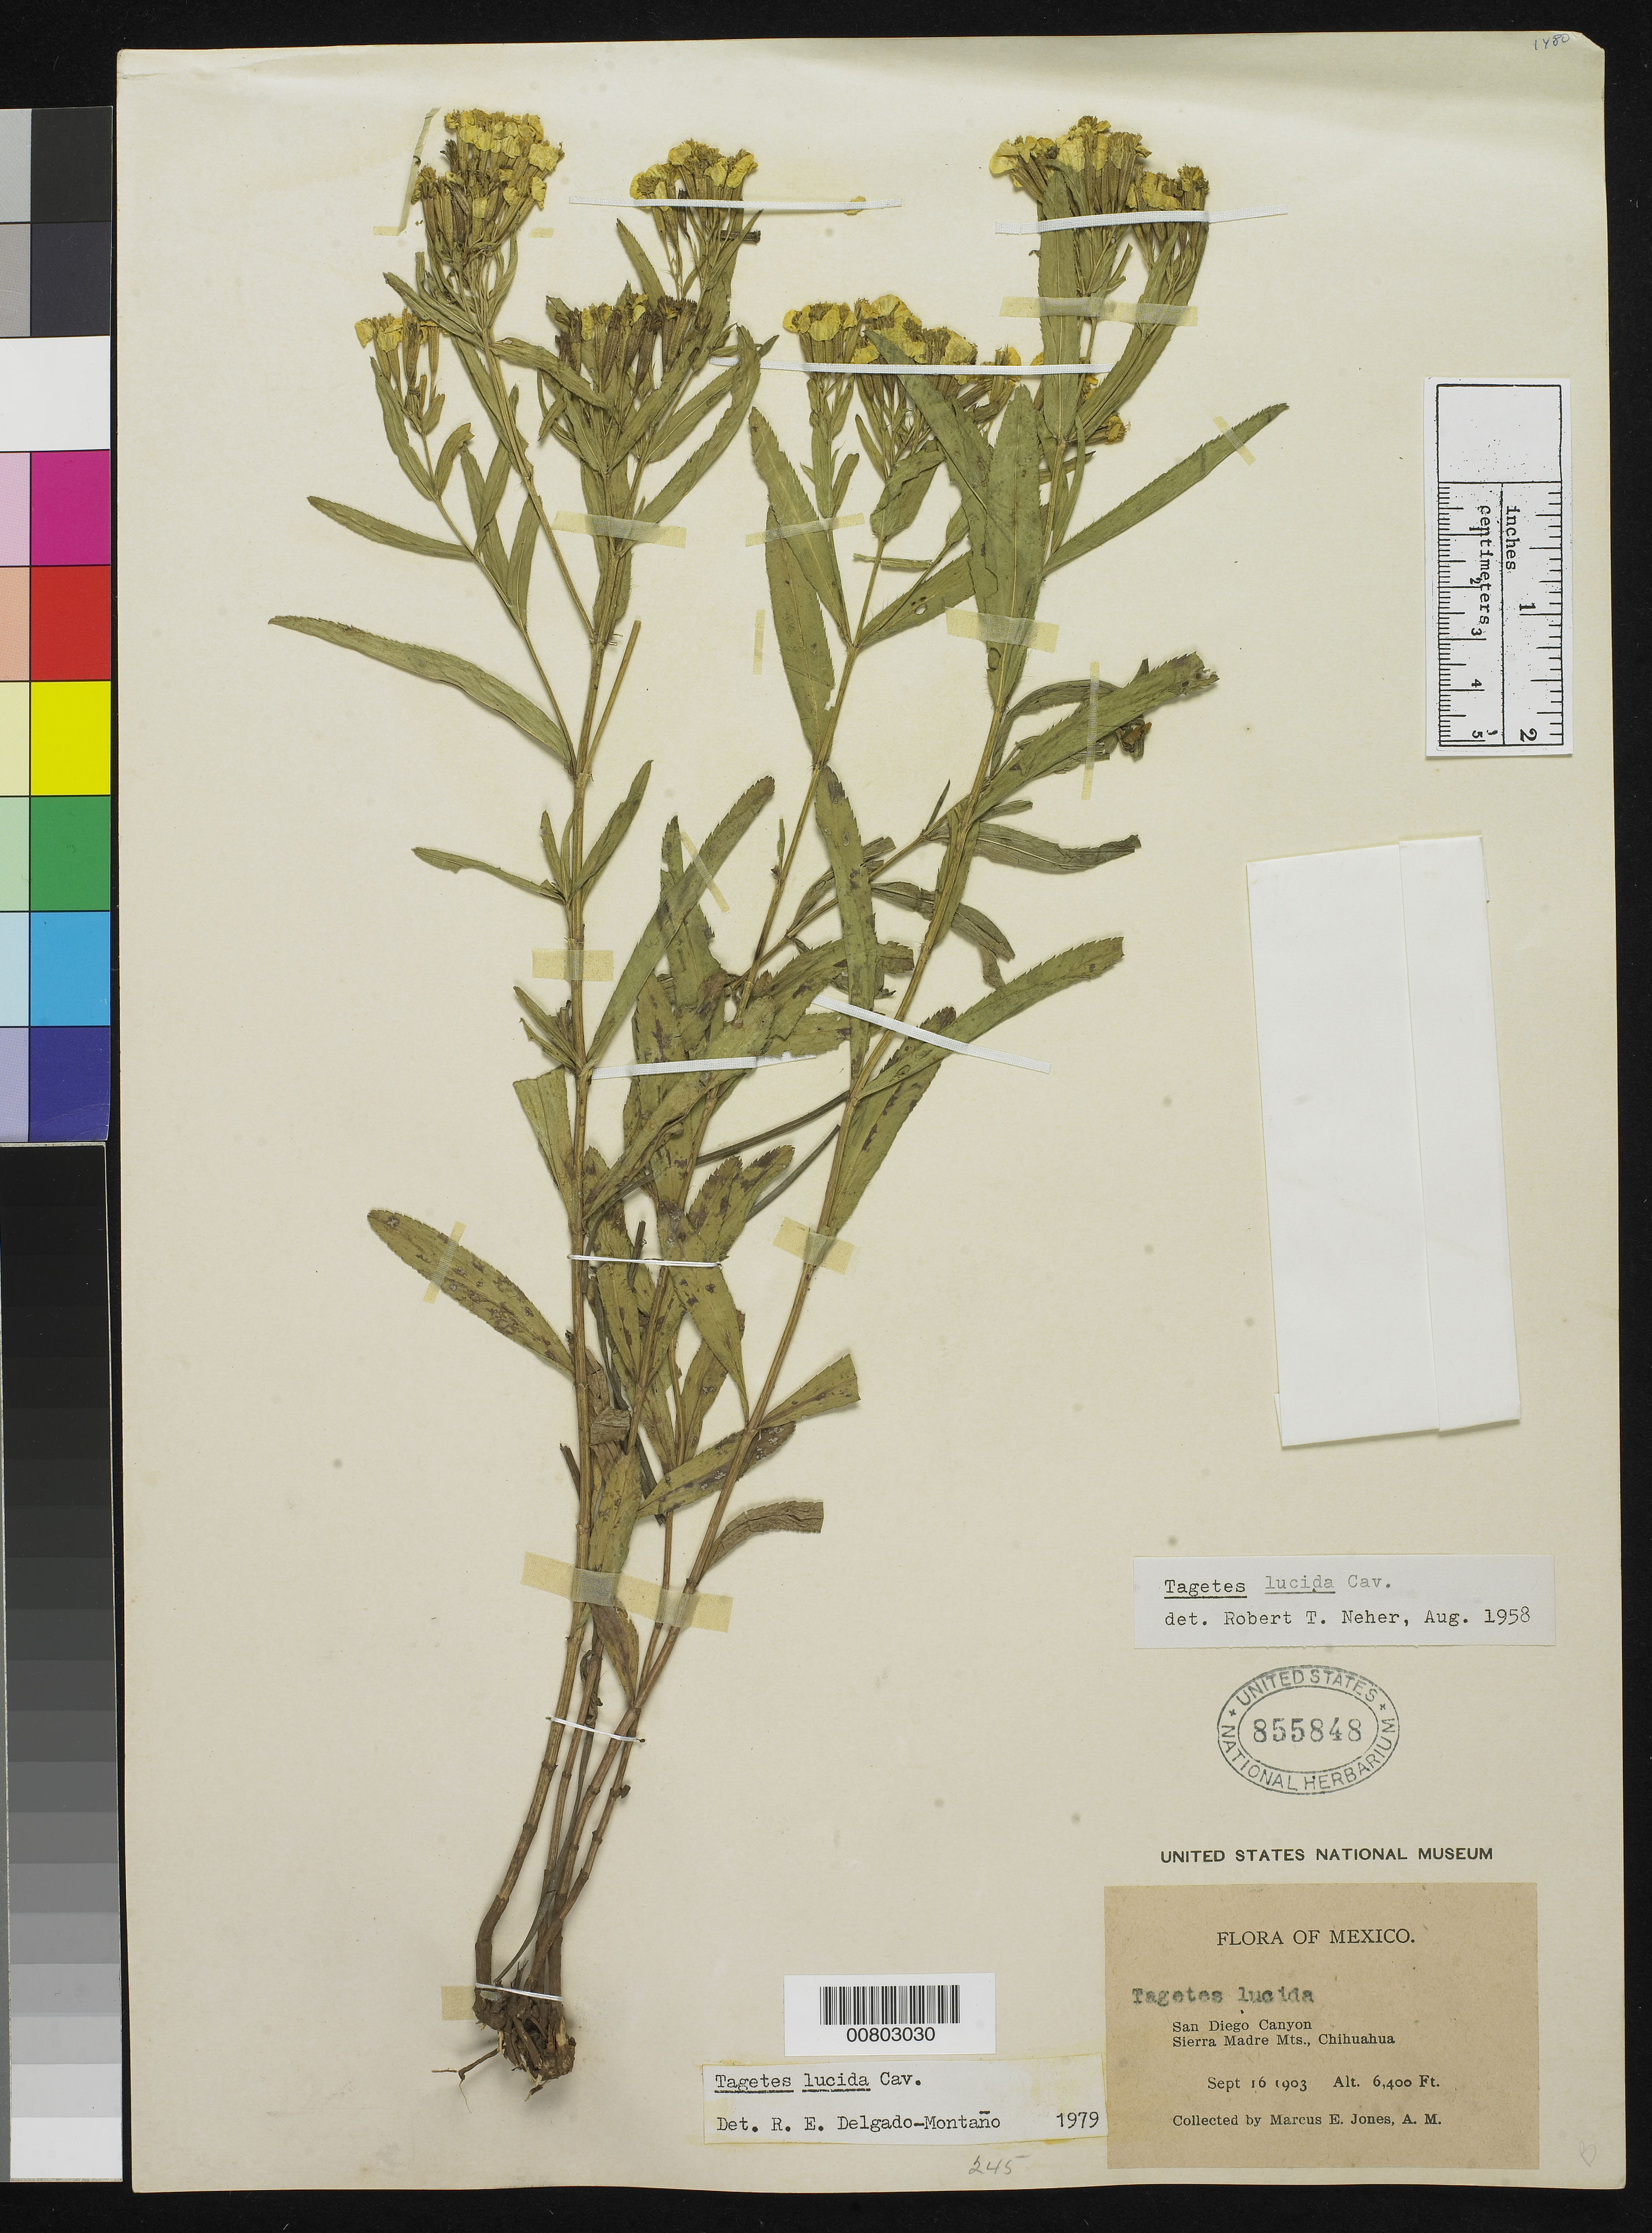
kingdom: Plantae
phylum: Tracheophyta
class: Magnoliopsida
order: Asterales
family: Asteraceae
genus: Tagetes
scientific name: Tagetes lucida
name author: Cav.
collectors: M. E. Jones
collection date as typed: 16 Sep 1903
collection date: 1903-09-16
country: Mexico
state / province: Chihuahua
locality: San Diego Canyon, Sierra Madre Mts., Chihuahua.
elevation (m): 1951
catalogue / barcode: US 855848